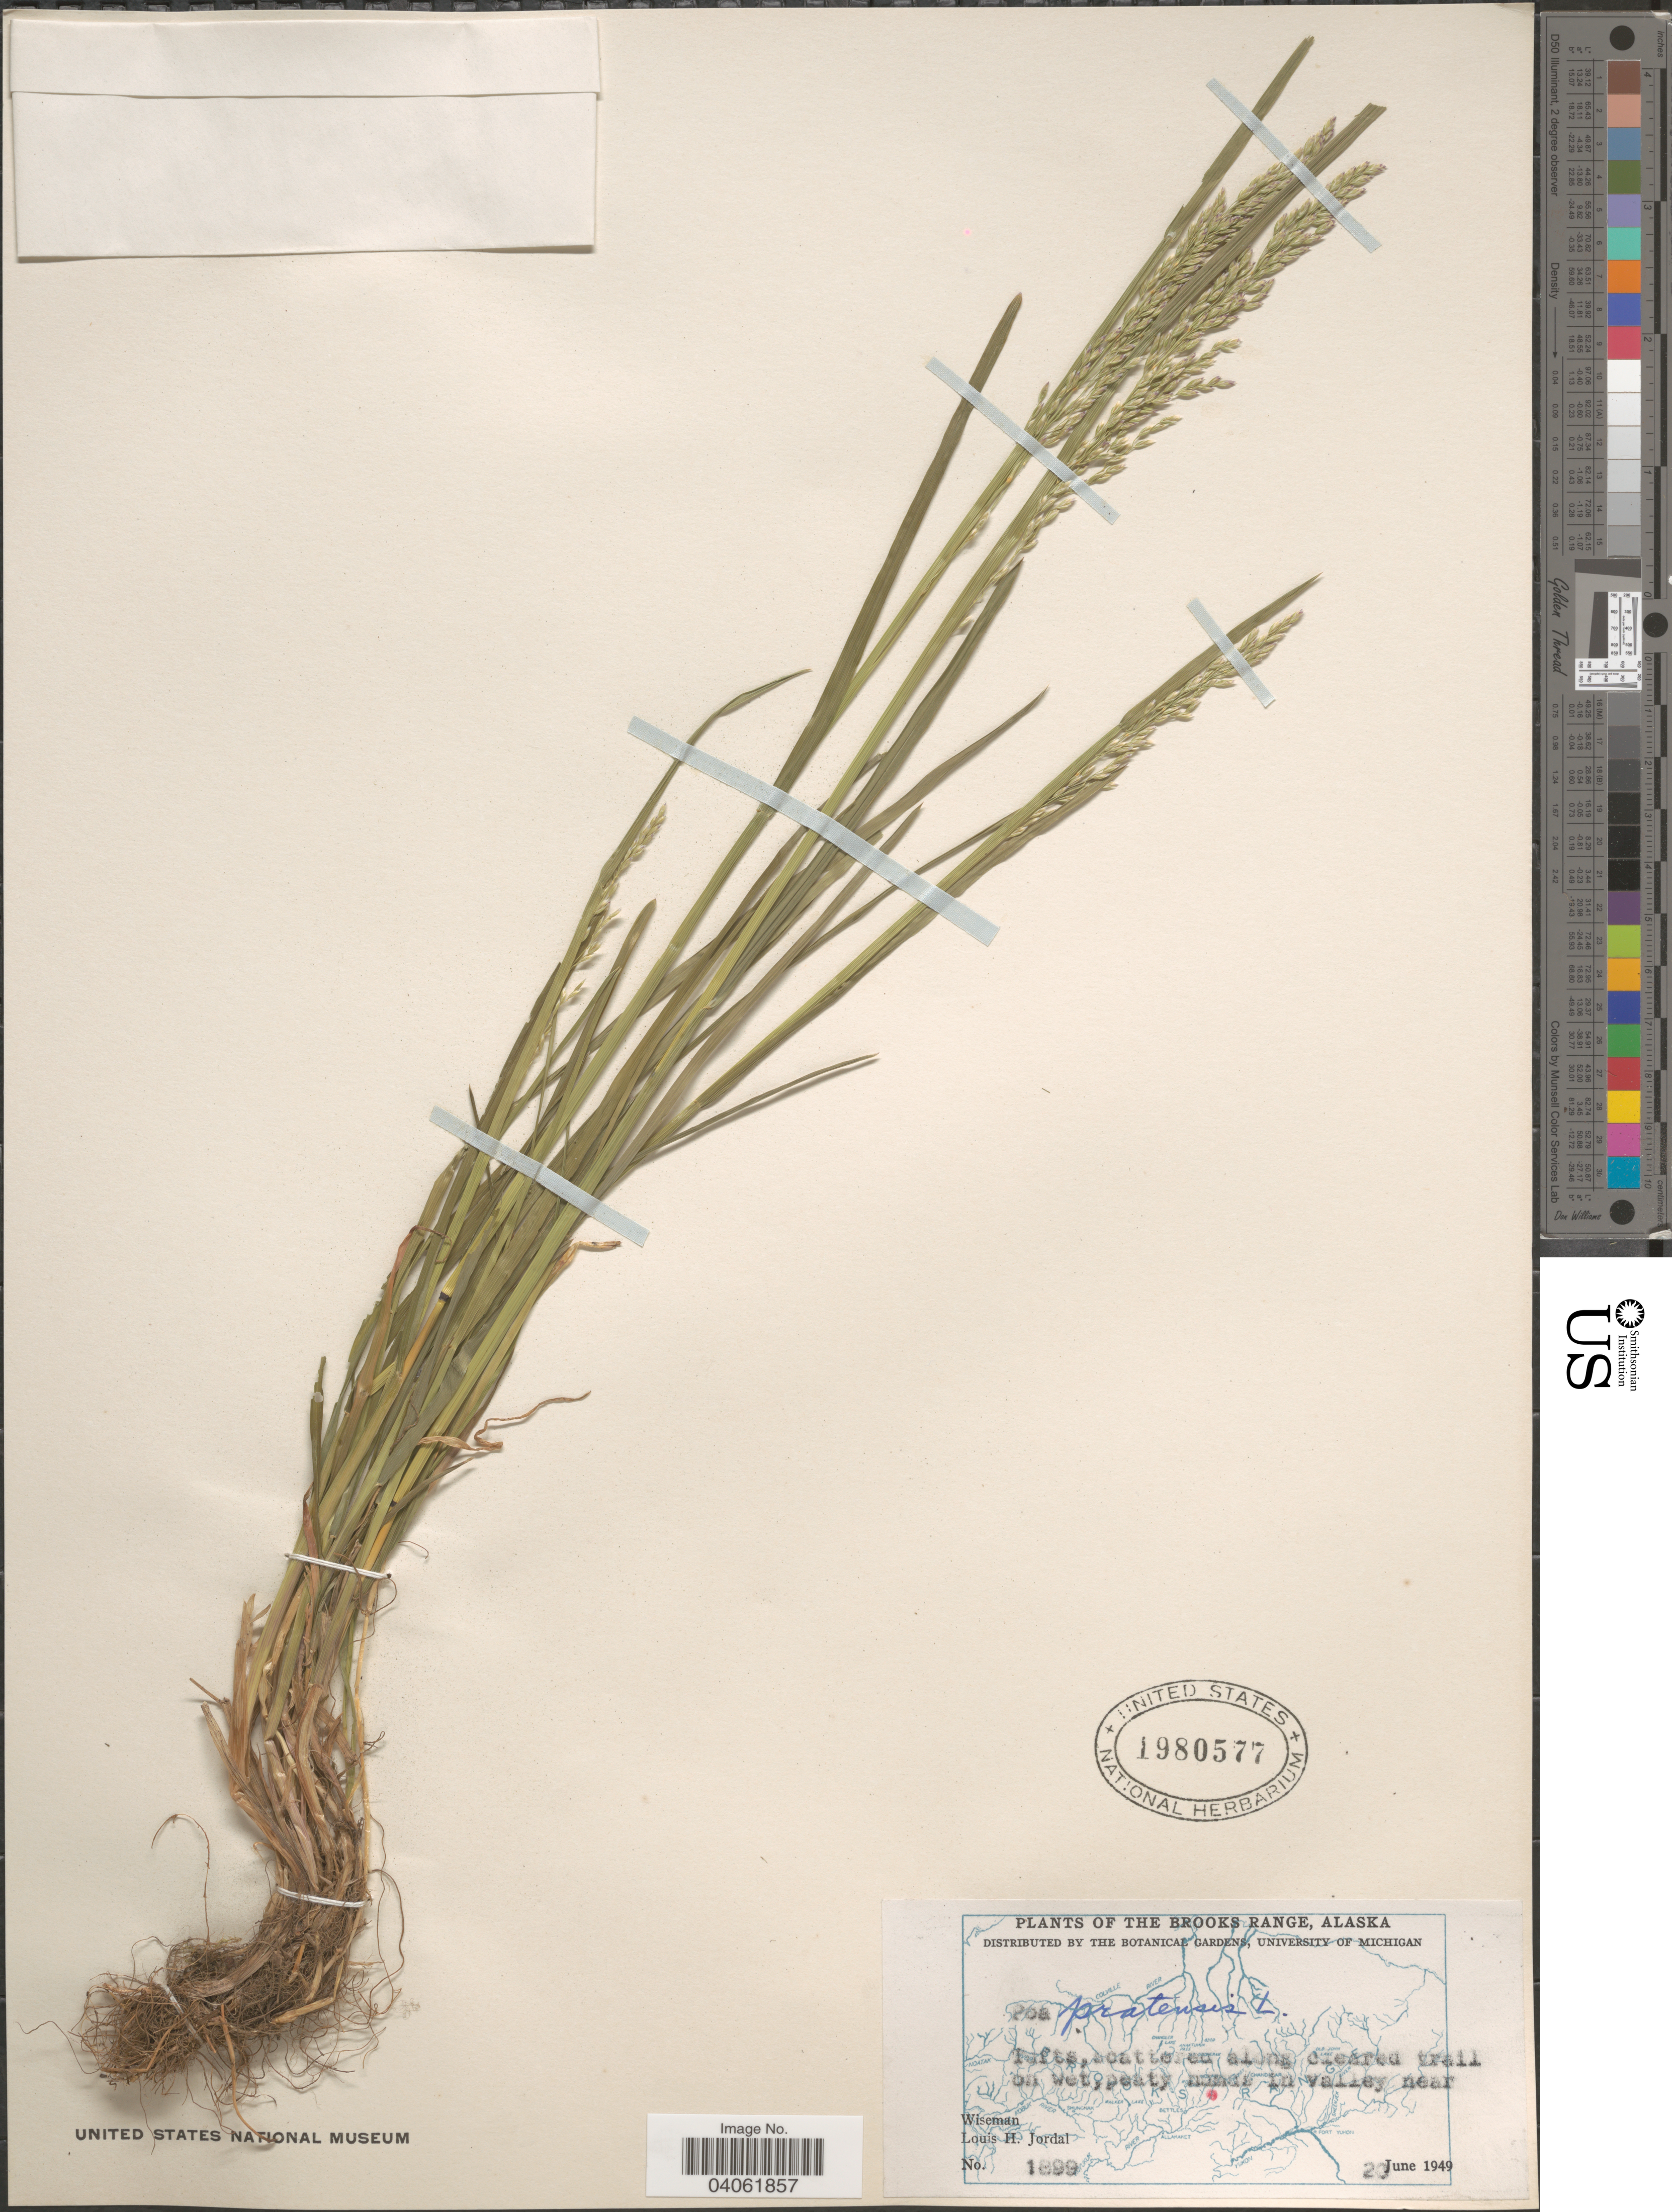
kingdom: Plantae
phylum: Tracheophyta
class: Liliopsida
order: Poales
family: Poaceae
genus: Poa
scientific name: Poa pratensis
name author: L.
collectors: L. Jordal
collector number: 1899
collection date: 1949-06-20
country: United States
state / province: Alaska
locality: The Brooks Range. In valley near Wiseman.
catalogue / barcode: US 1980577